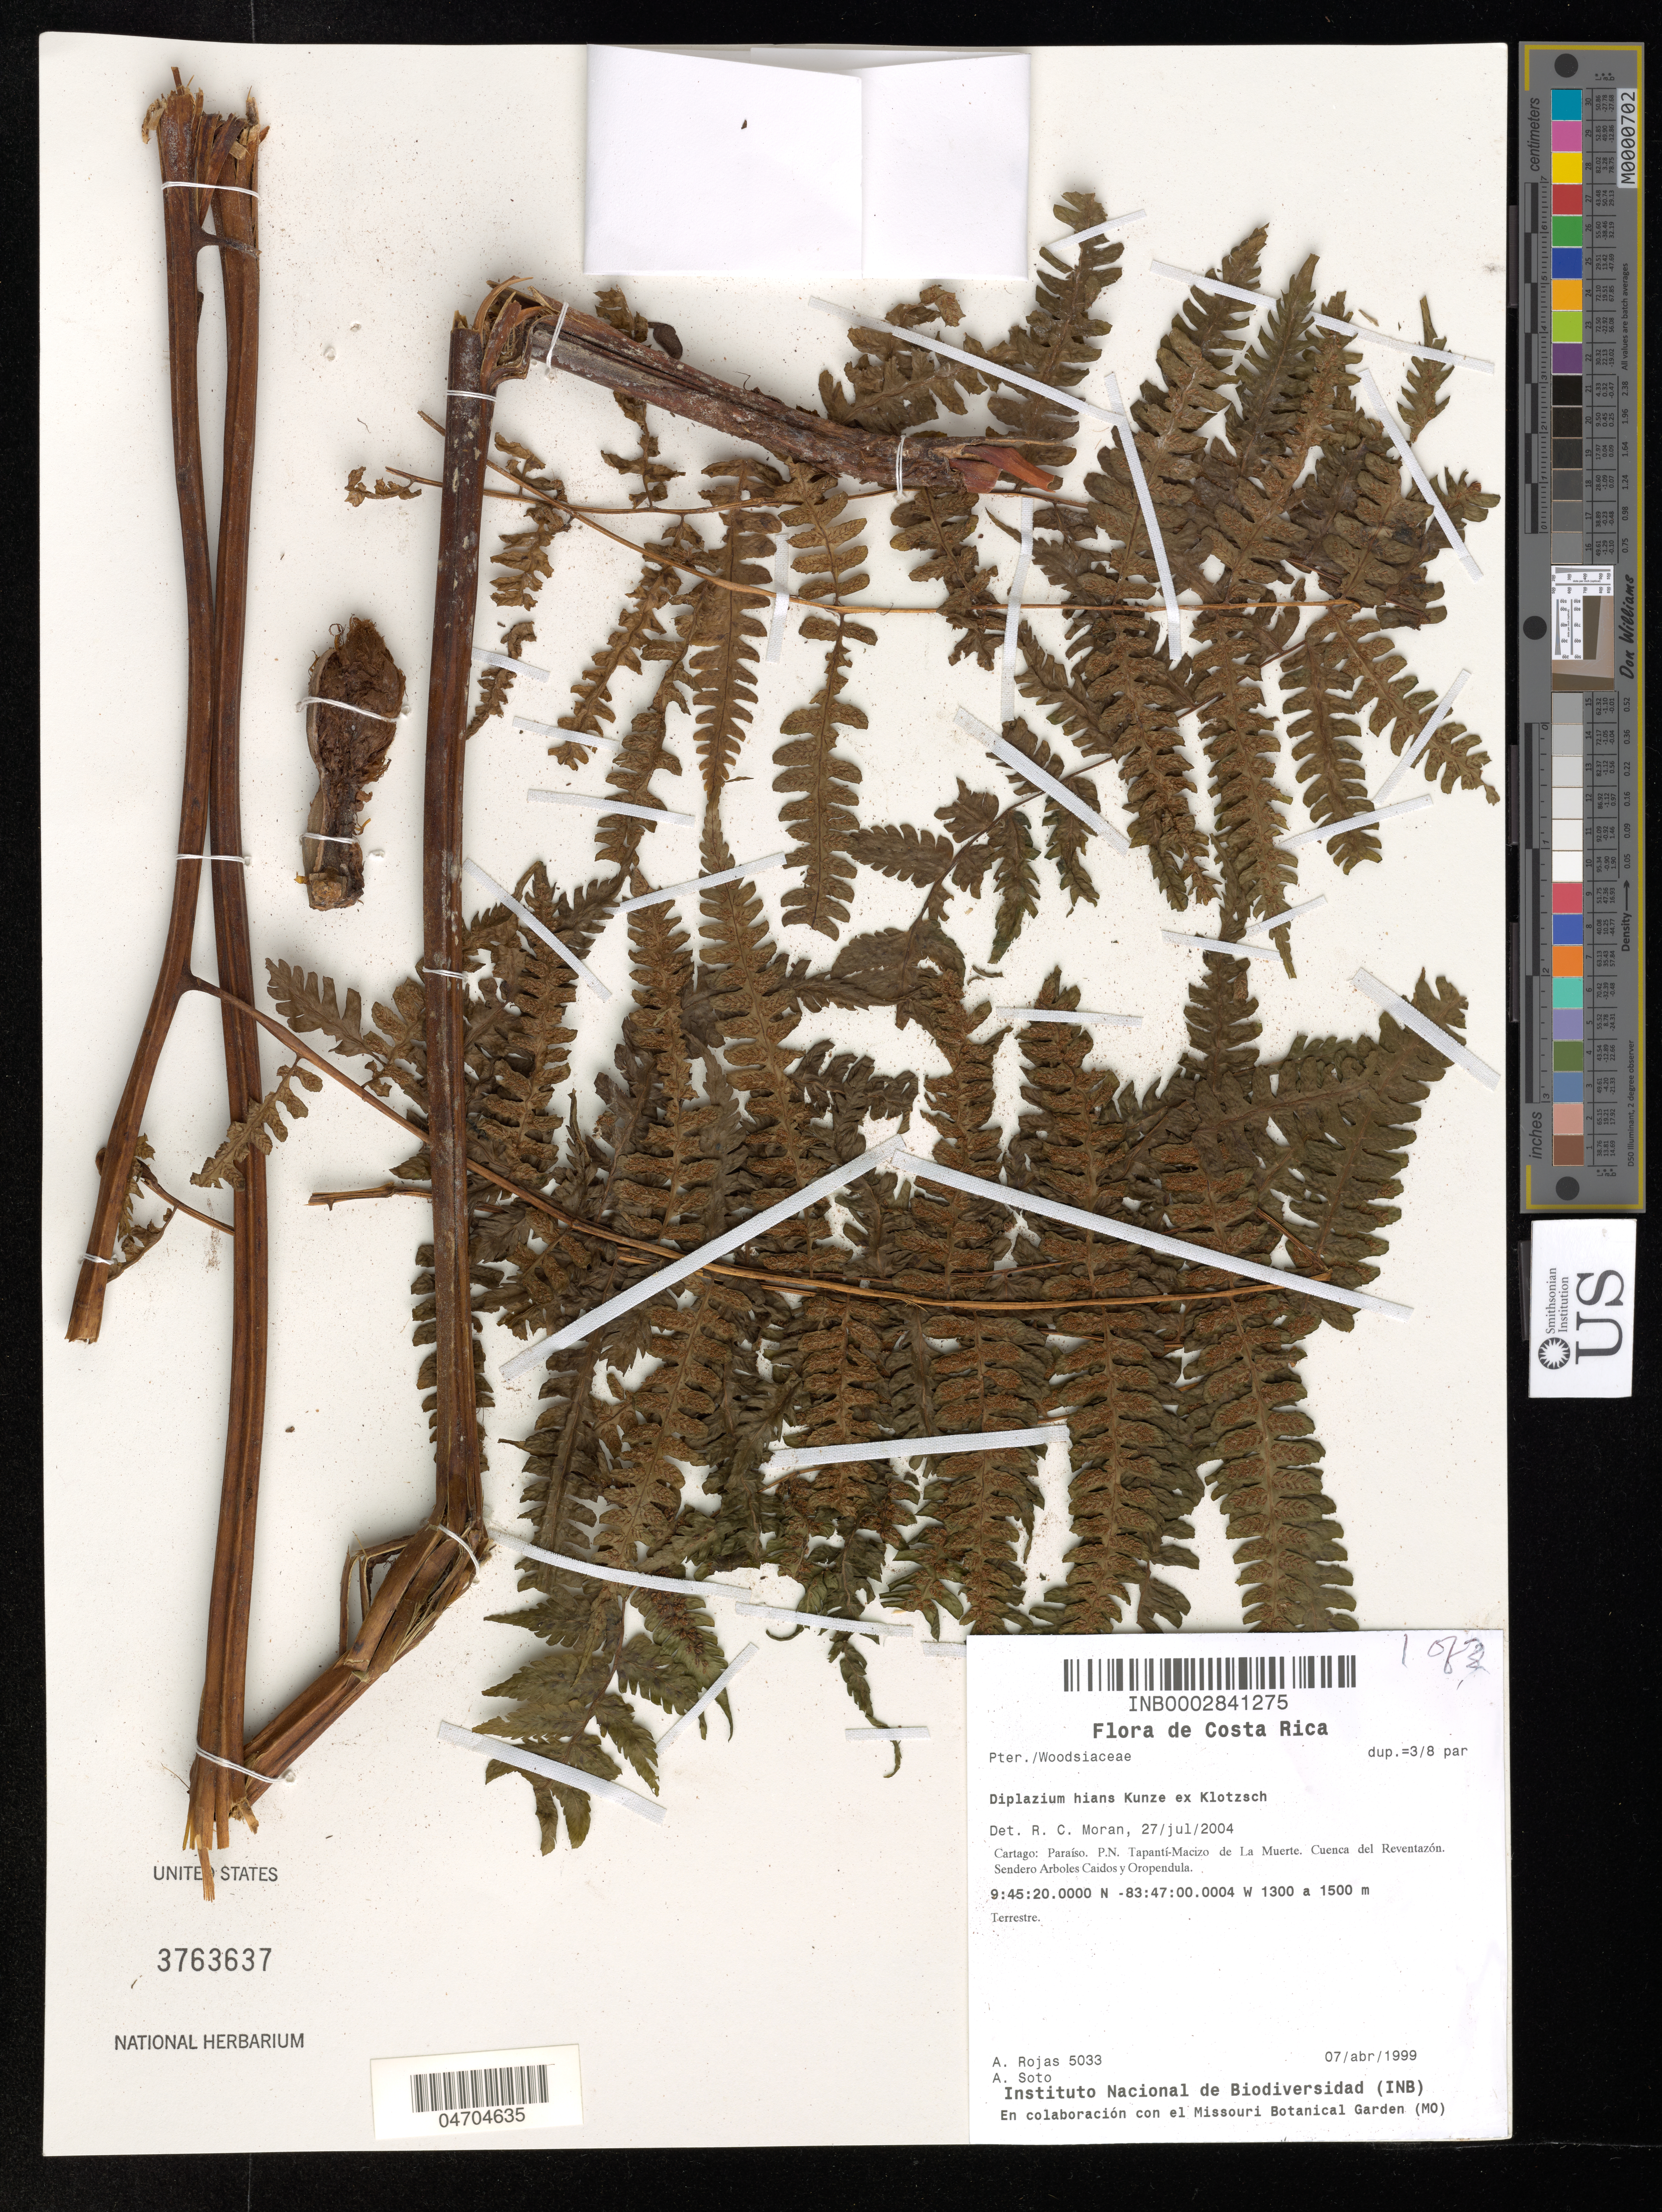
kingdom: Plantae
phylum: Tracheophyta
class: Polypodiopsida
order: Polypodiales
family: Athyriaceae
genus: Diplazium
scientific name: Diplazium hians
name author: Kunze ex Klotzsch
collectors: A. Rojas & A. Soto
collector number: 5033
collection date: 1999-04-07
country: Costa Rica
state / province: Cartago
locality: Paraíso. P. N. Tapantí-Macizo de La Muerte. Cuenca del Reventazón.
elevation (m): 1300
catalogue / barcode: US 3763637